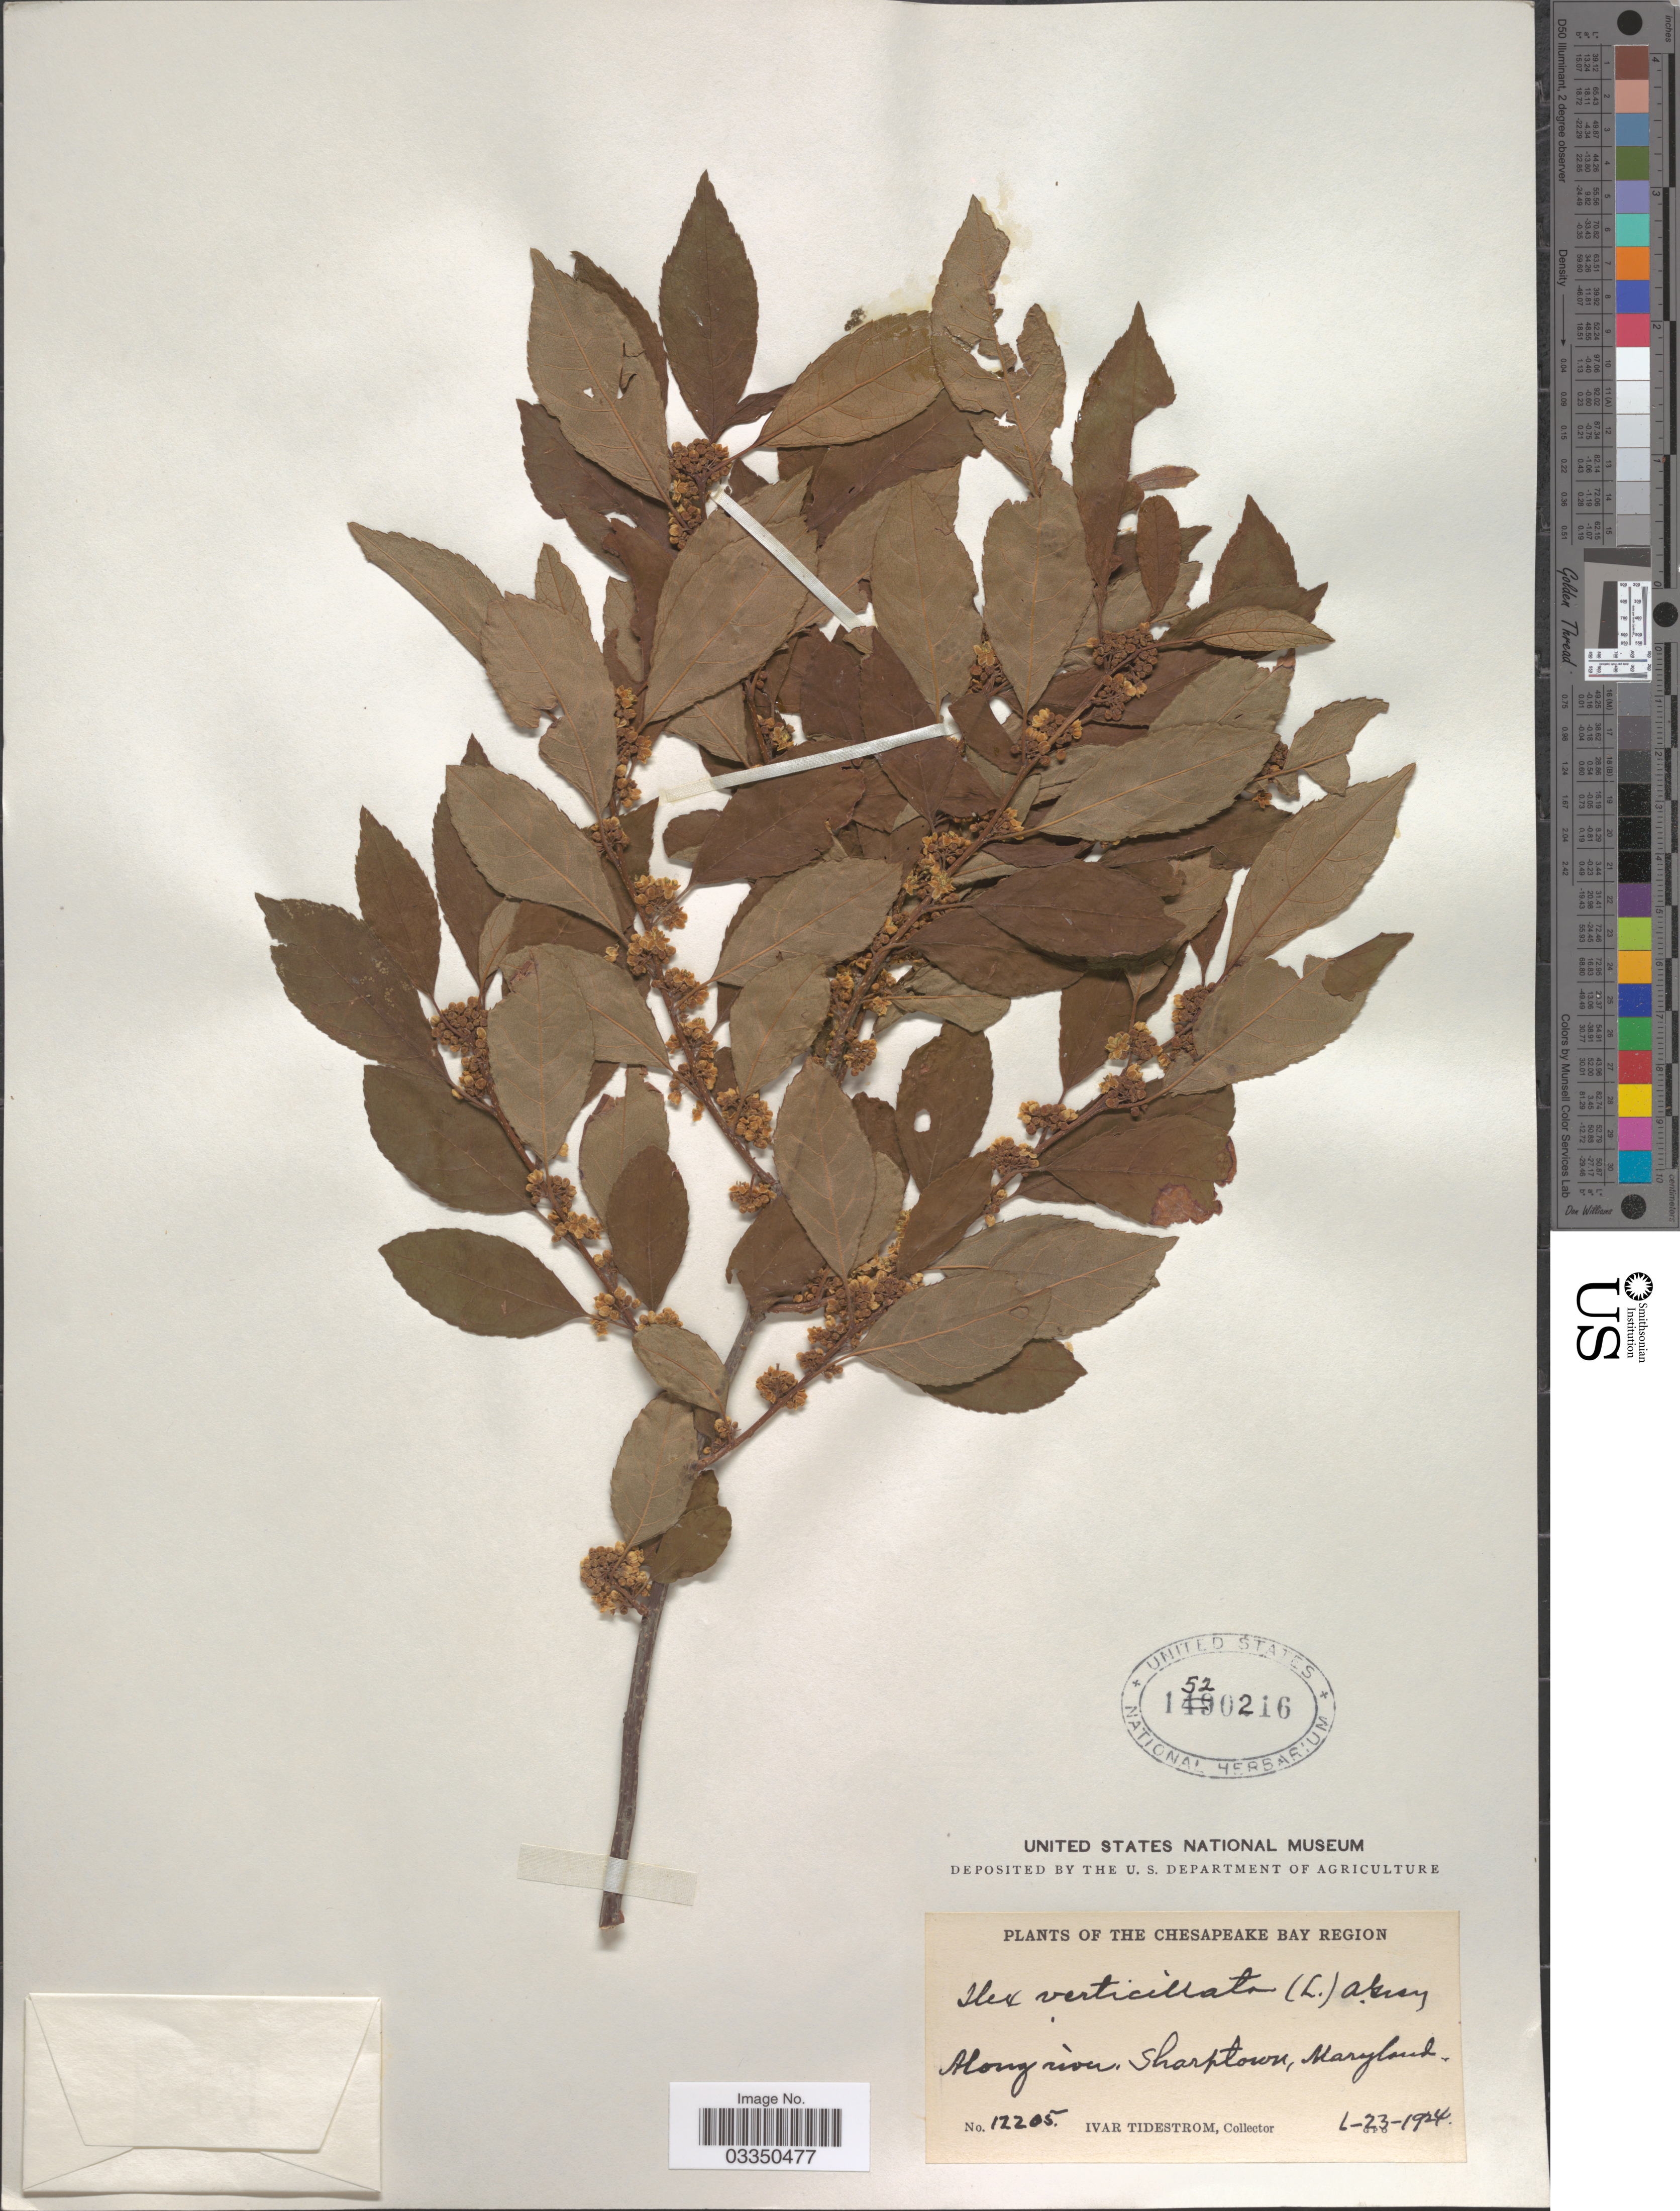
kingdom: Plantae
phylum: Tracheophyta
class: Magnoliopsida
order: Aquifoliales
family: Aquifoliaceae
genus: Ilex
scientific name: Ilex verticillata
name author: (L.) A. Gray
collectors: I. F. Tidestrom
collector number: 12205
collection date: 1924-06-23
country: United States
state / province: Maryland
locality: The Chesapeake Bay Region. Along river, Sharptown.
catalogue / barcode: US 1520216